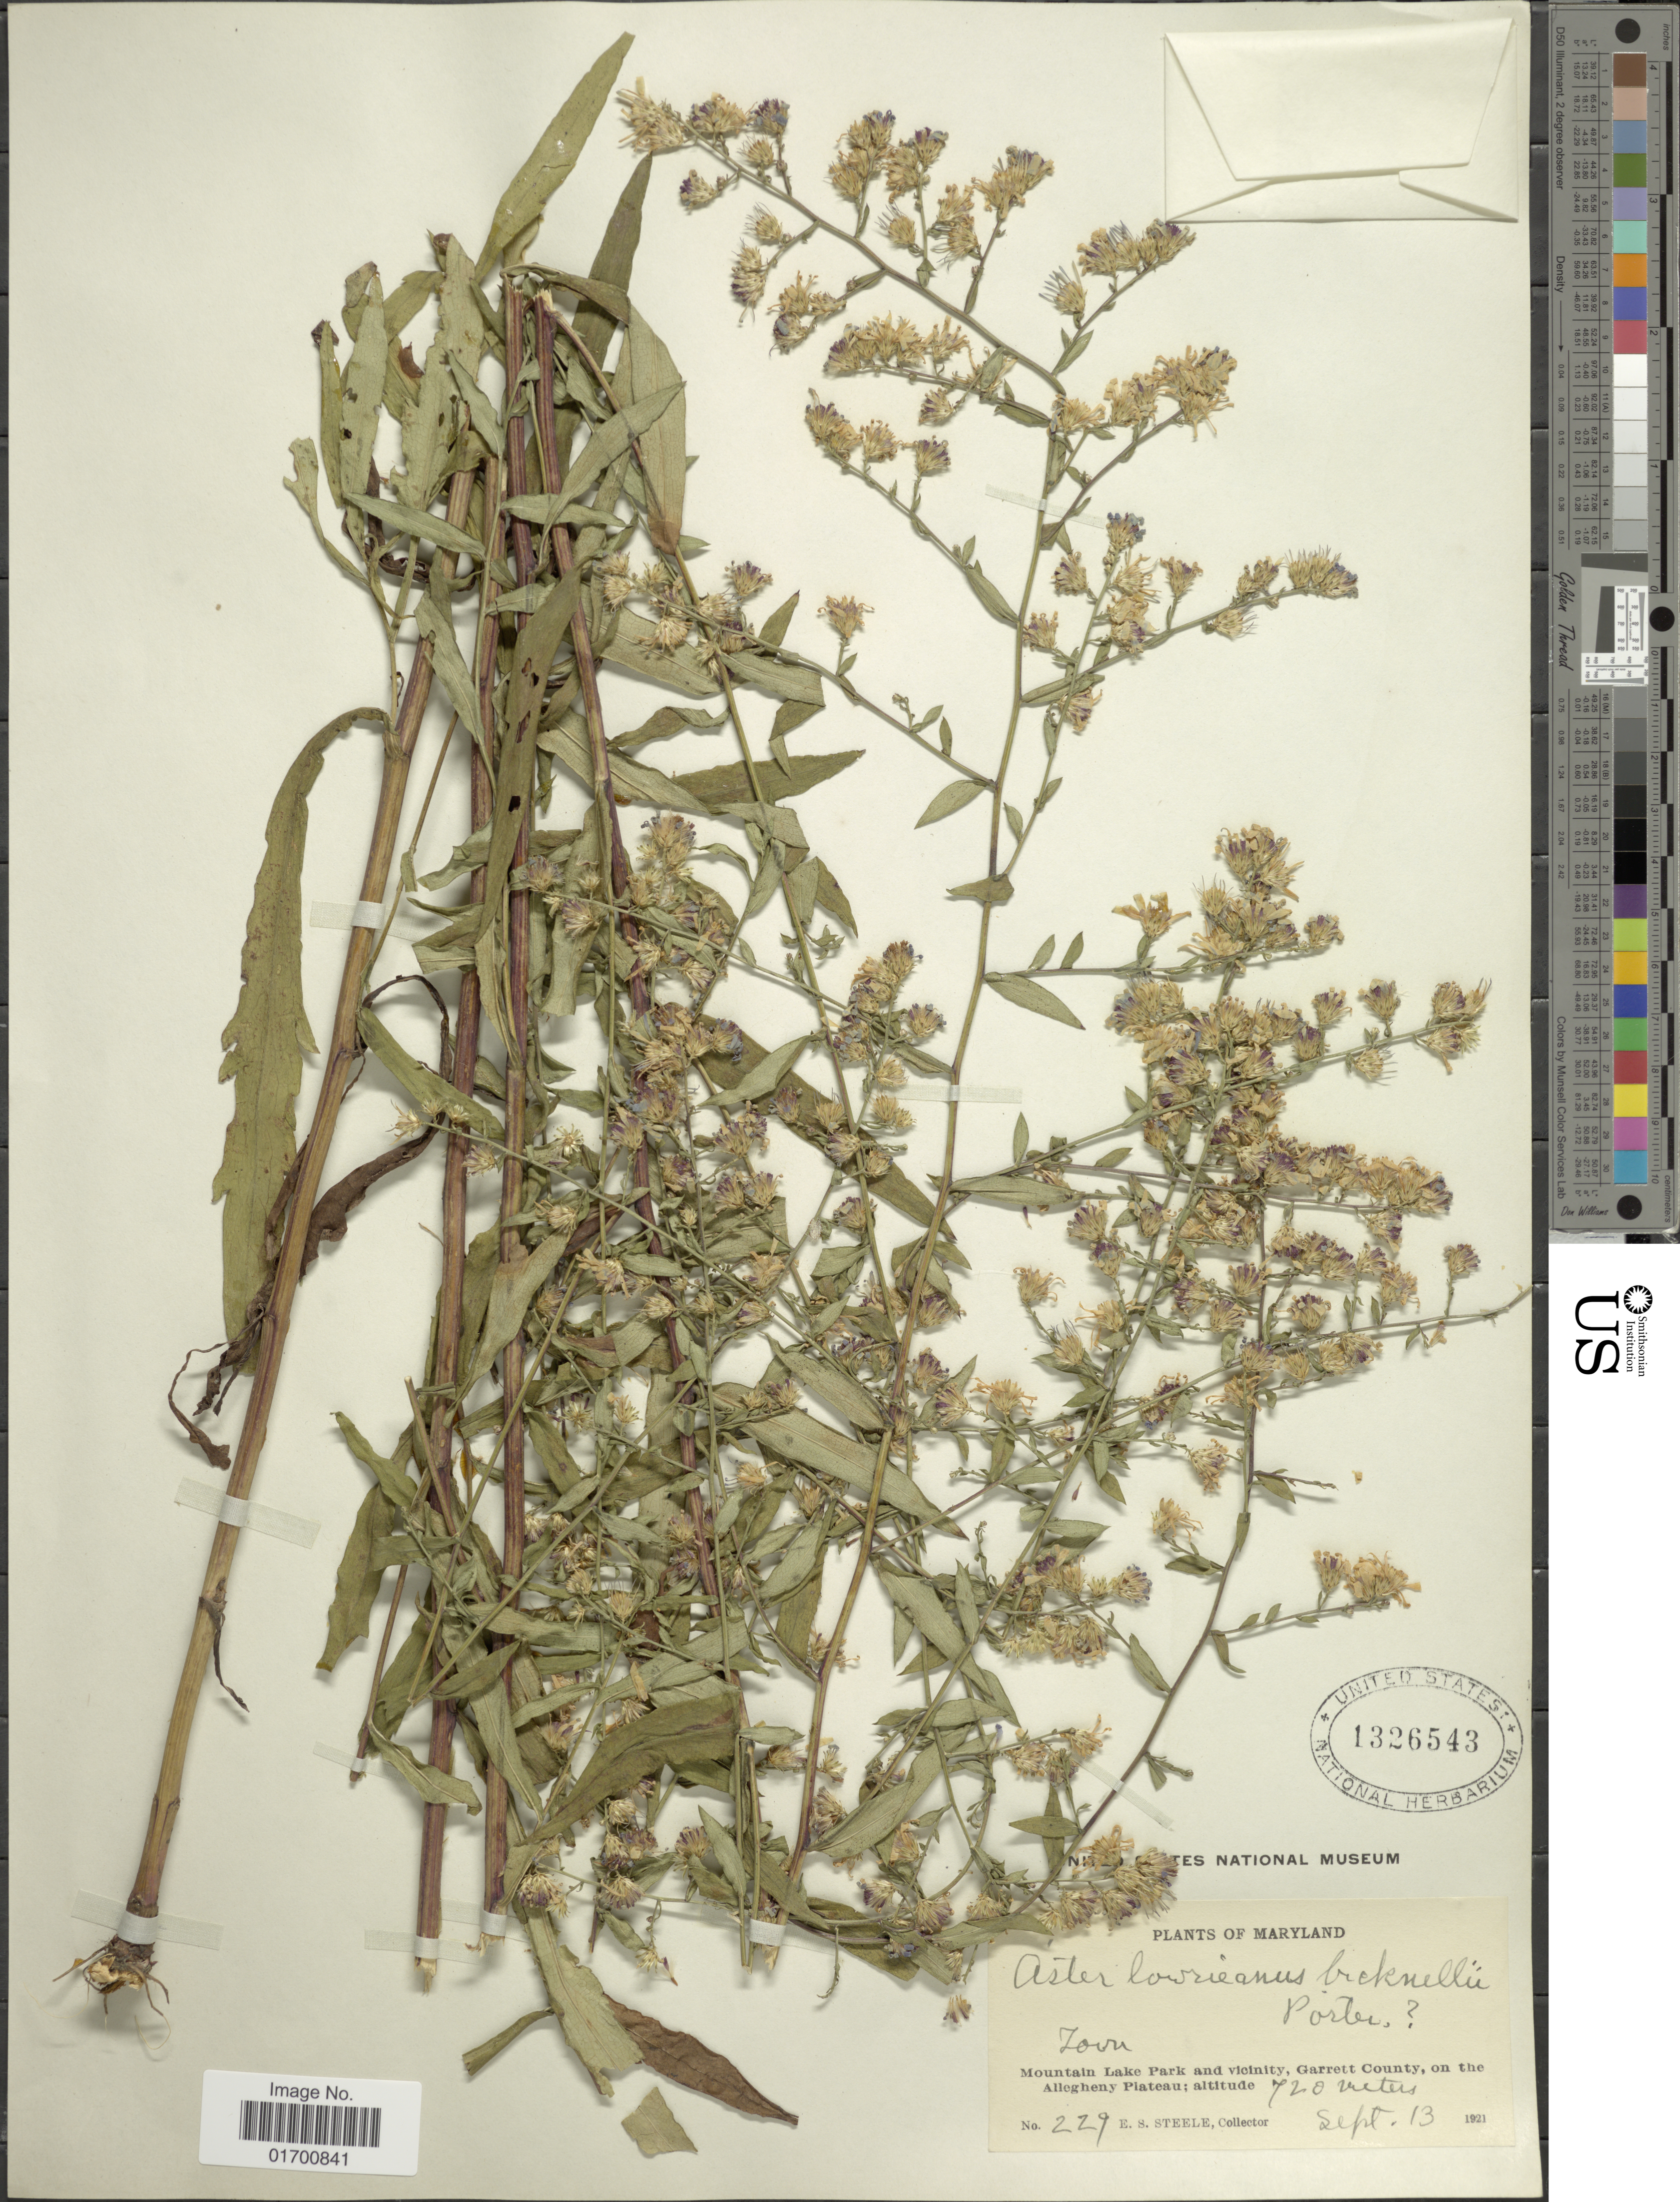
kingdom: Plantae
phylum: Tracheophyta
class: Magnoliopsida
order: Asterales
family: Asteraceae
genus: Symphyotrichum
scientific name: Symphyotrichum lowrieanum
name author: (Porter) G.L. Nesom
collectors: E. Steele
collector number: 229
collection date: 1921-09-13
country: United States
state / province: Maryland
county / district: Garrett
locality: Town, Mountain, Lake Park and Vicinity, Garrett County, on the Allegheny Plateau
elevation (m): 720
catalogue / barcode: US 1326543